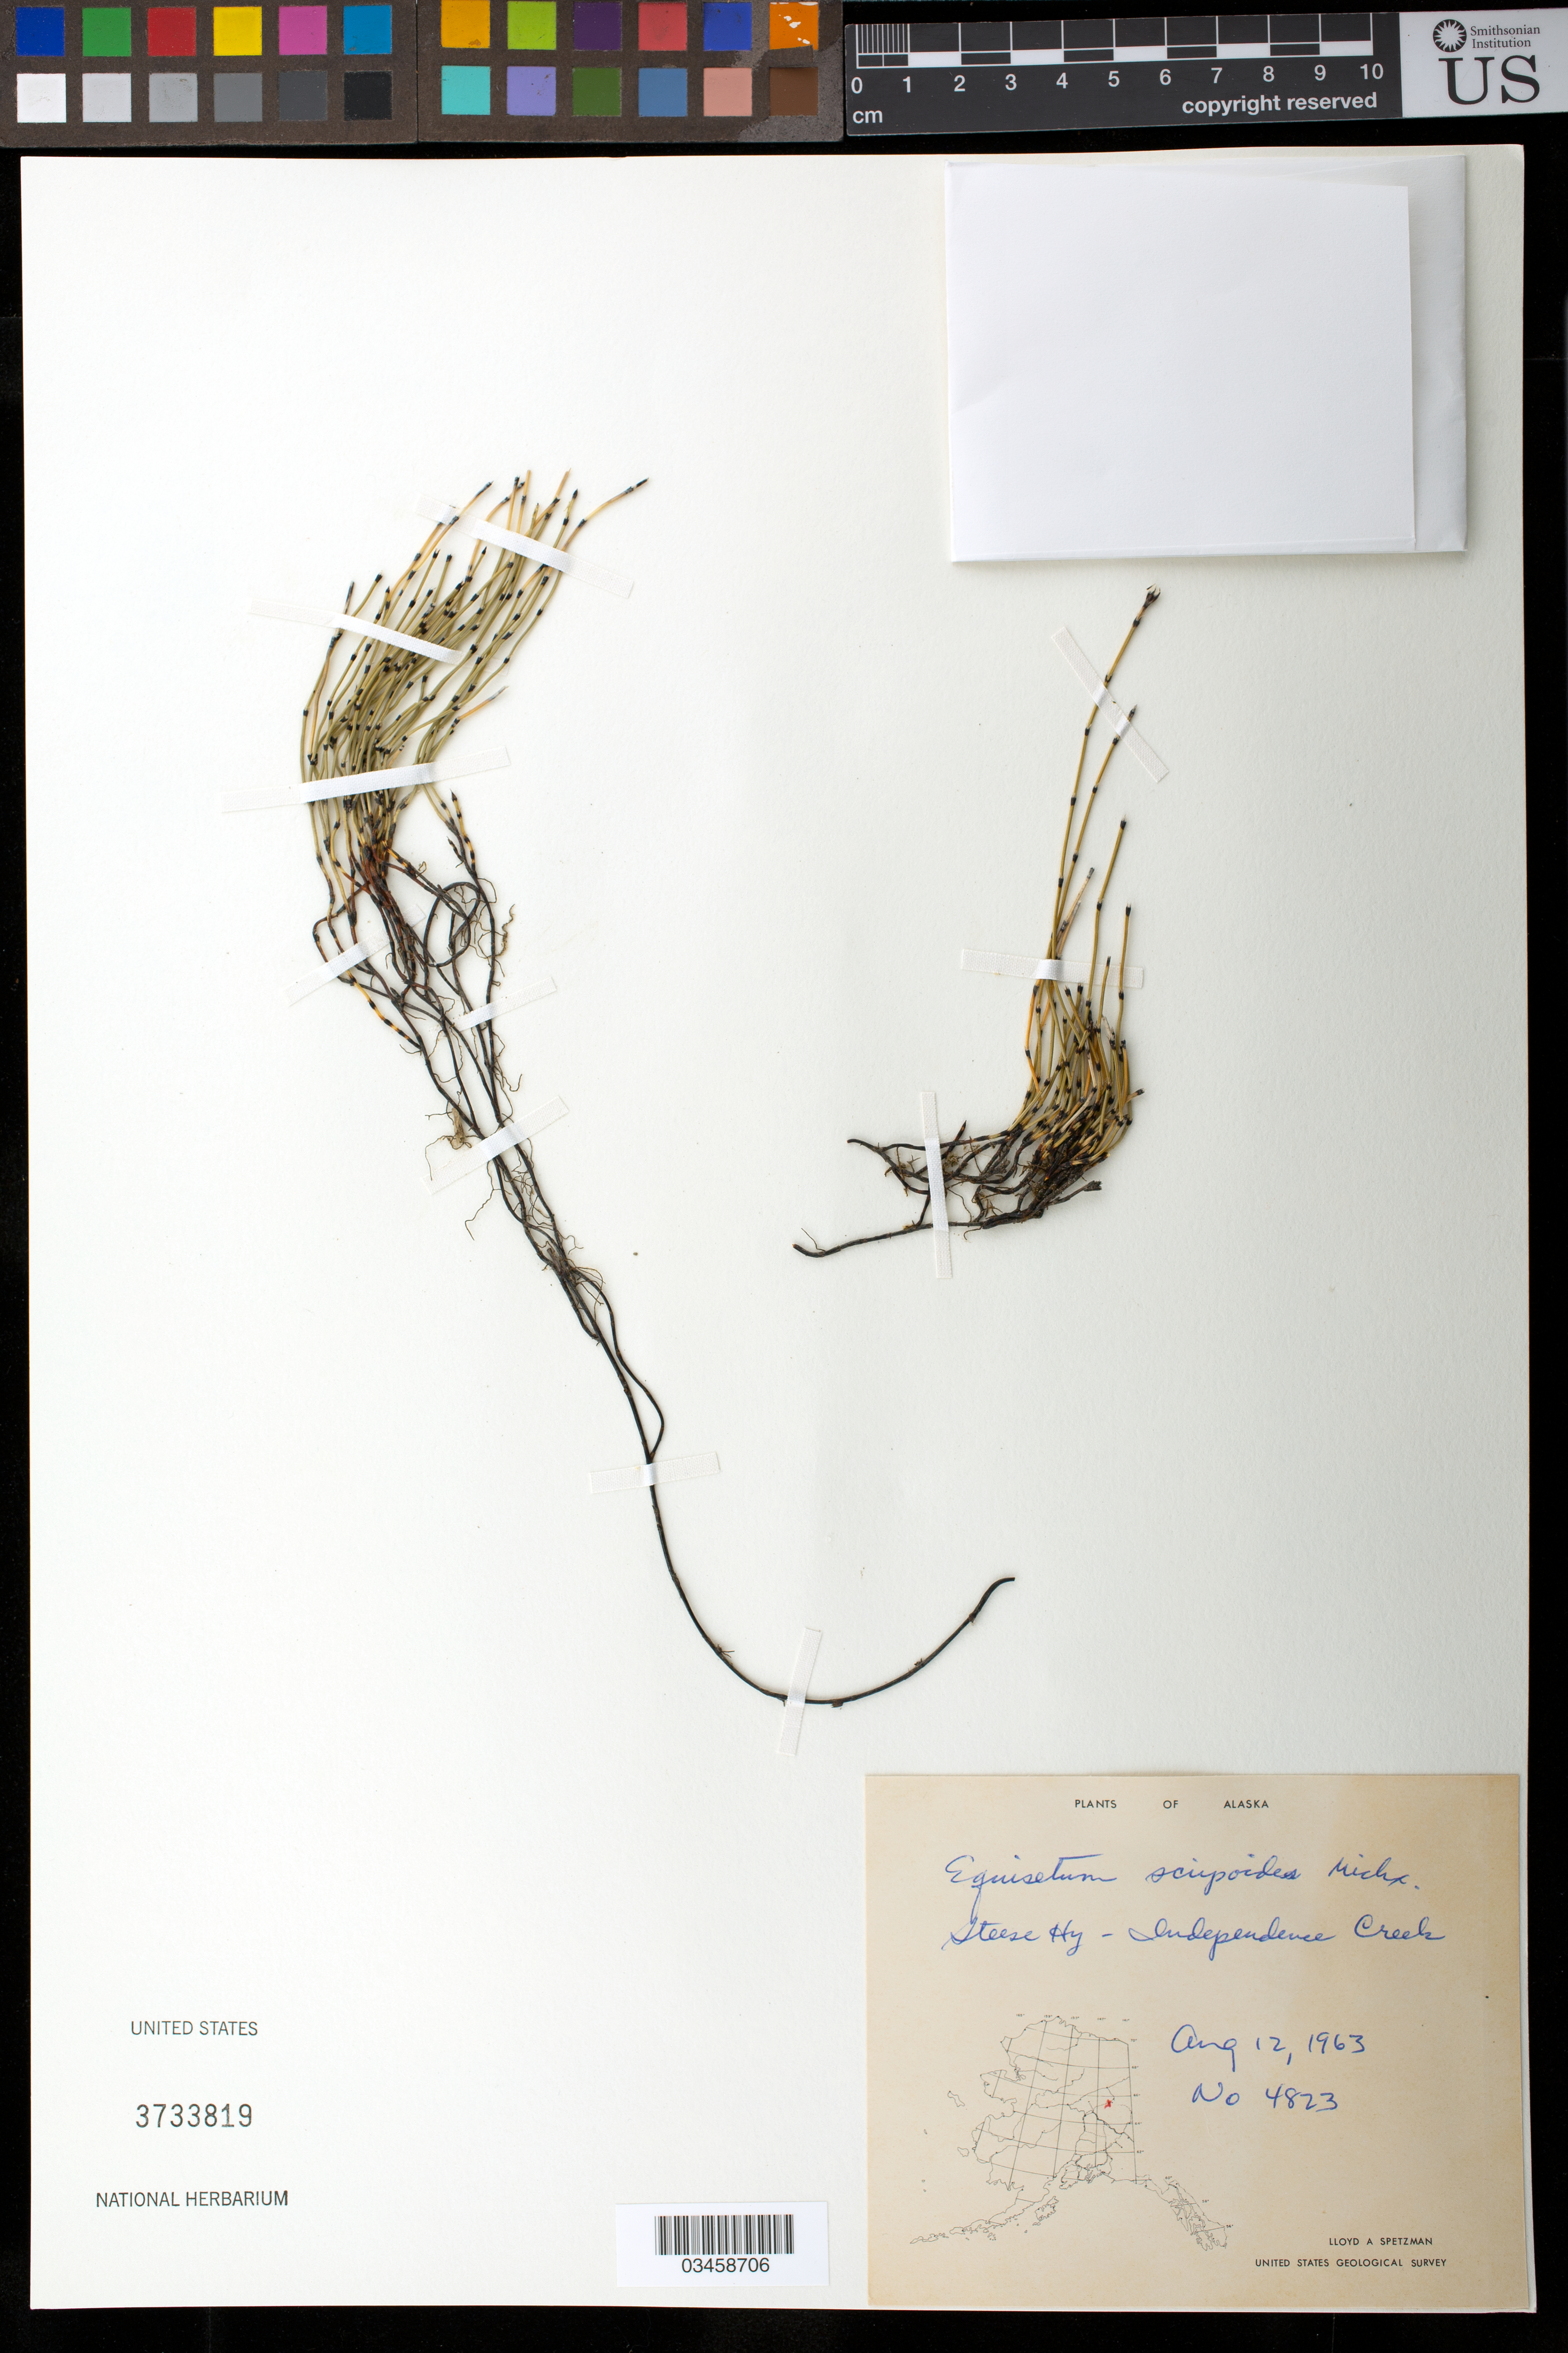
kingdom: Plantae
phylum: Tracheophyta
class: Polypodiopsida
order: Equisetales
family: Equisetaceae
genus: Equisetum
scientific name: Equisetum scirpoides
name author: Michx.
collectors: L. Spetzman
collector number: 4823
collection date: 1963-08-12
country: United States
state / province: Alaska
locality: Steese Highway. Independence Creek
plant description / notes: OR # 231032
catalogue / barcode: US 3733819